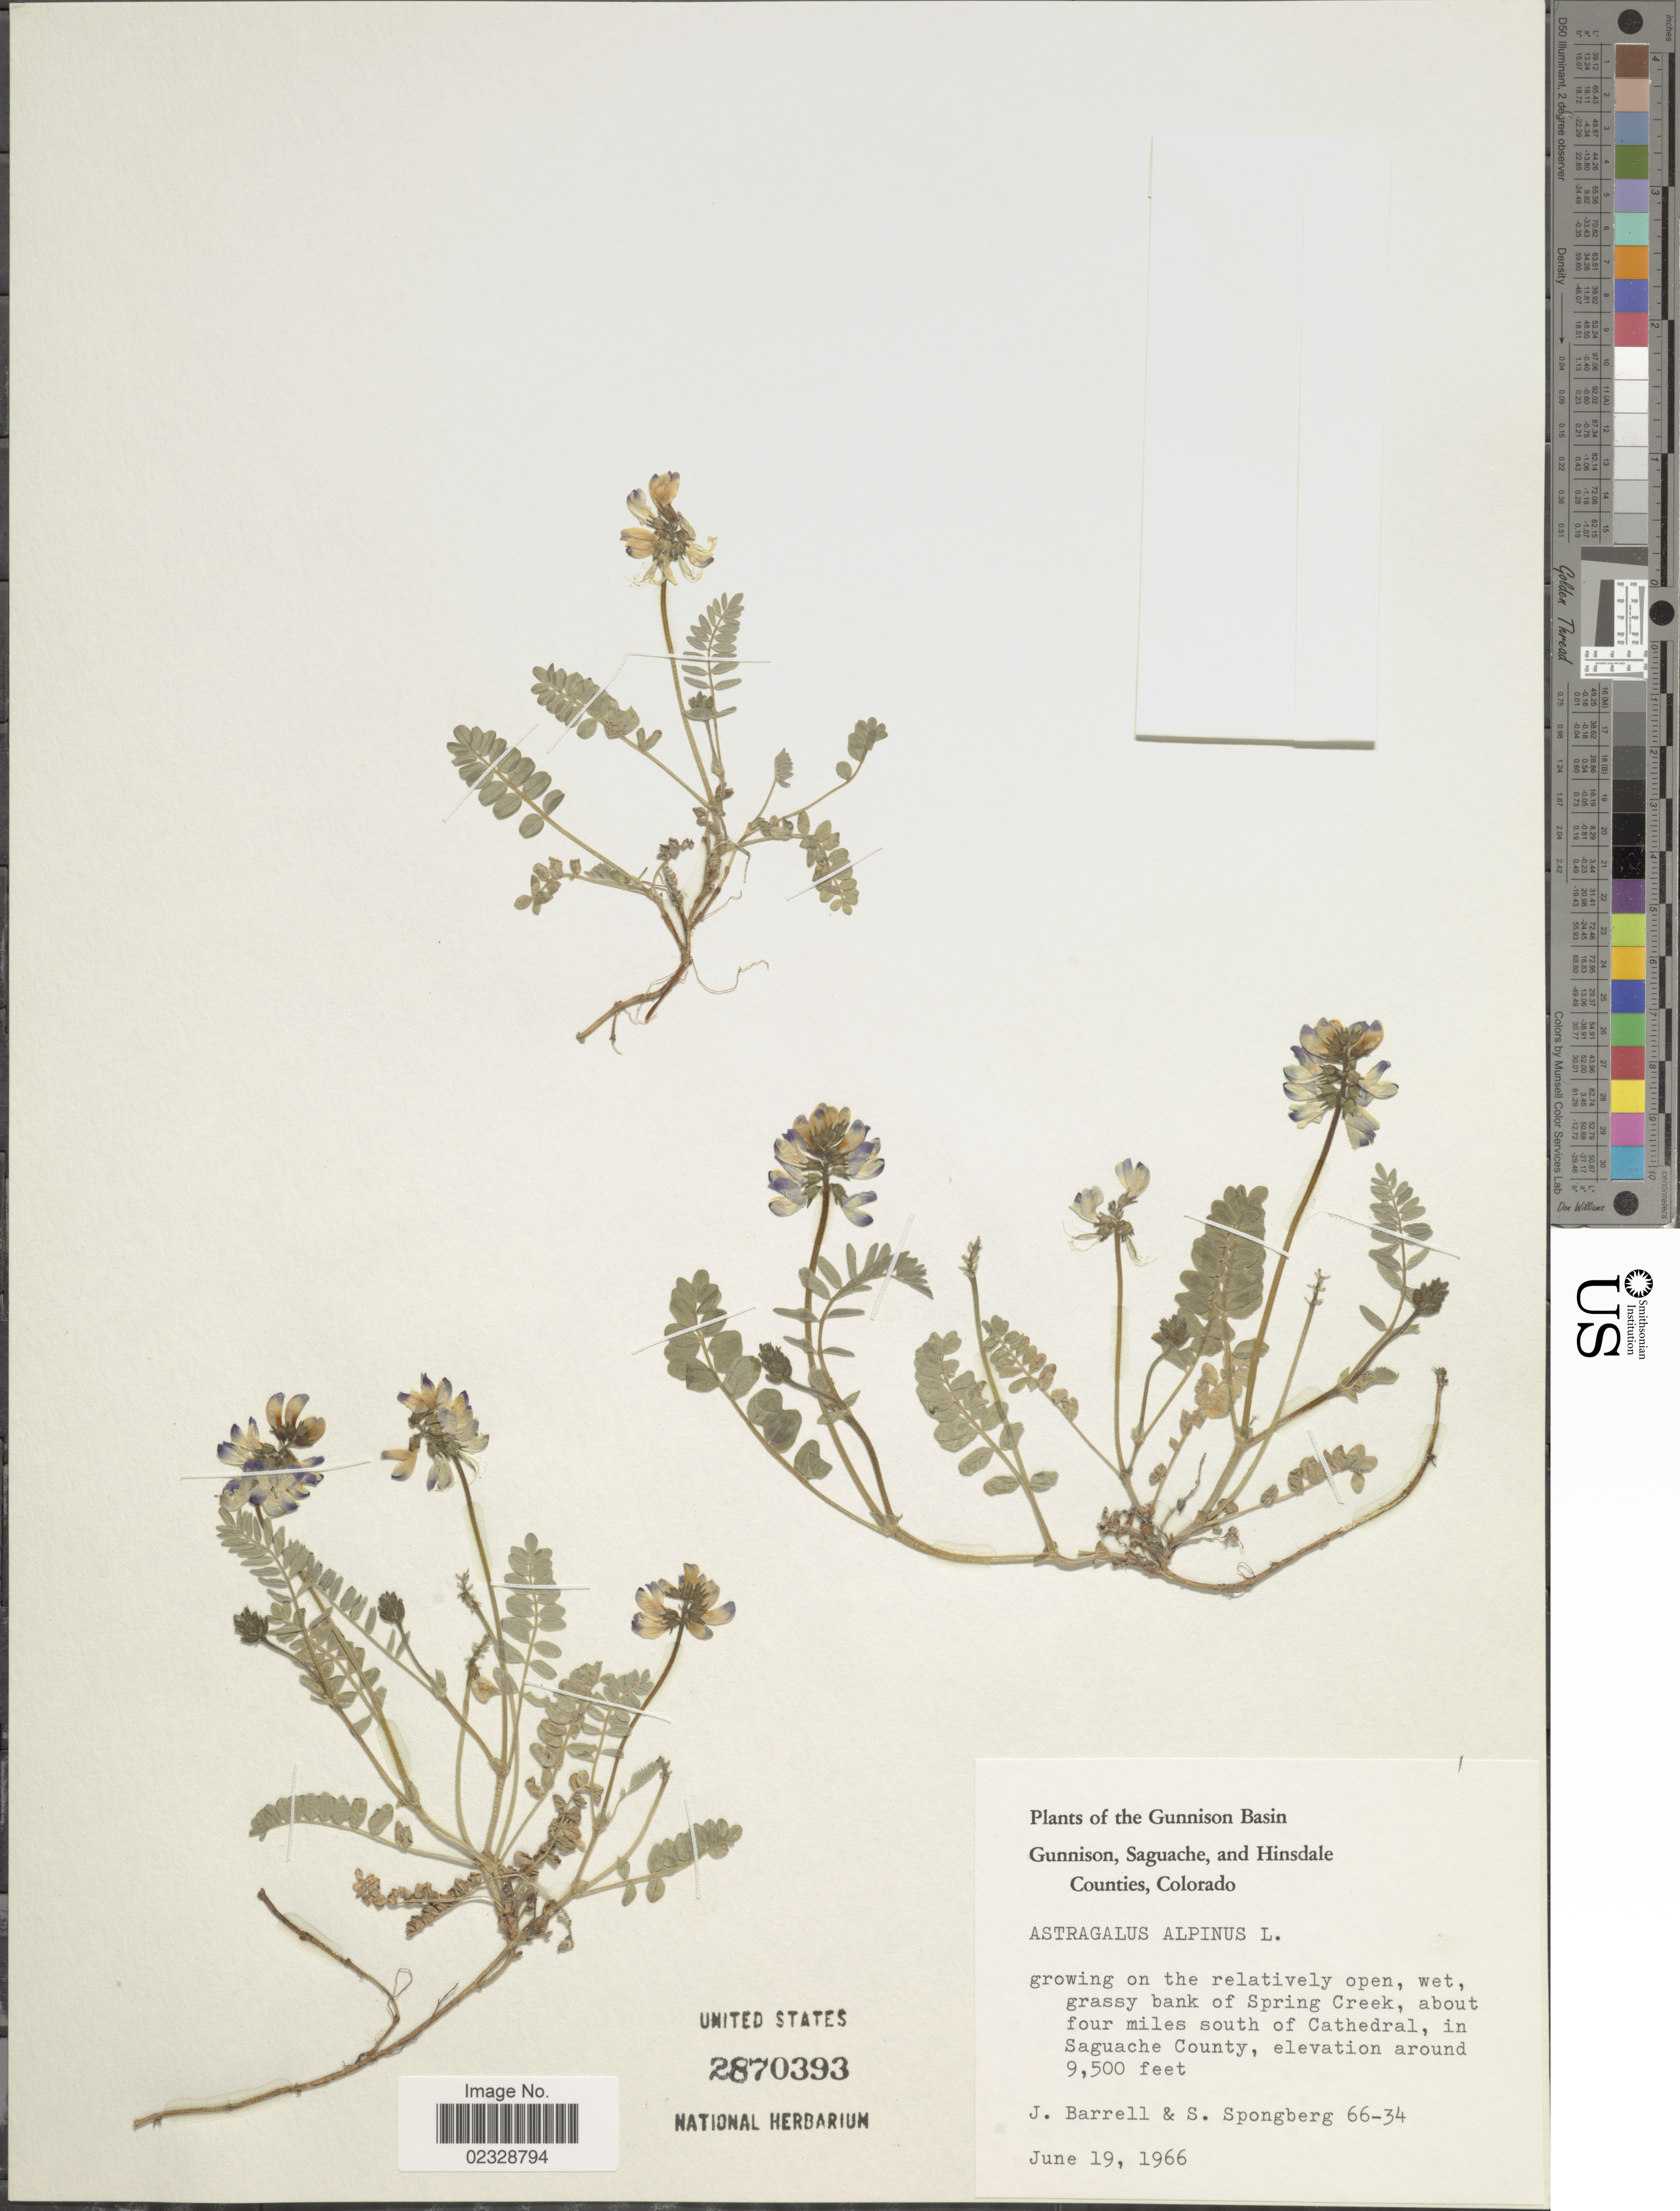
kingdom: Plantae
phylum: Tracheophyta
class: Magnoliopsida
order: Fabales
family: Fabaceae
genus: Astragalus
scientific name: Astragalus alpinus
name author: L.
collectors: J. Barrell & S. A.Spongberg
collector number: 66-34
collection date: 1966-06-19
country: United States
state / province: Colorado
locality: Gunnison Basin, Gunnison, Saguache, and Hinsdale Counties, bank of Spring Creek, about four miles south of Cathedral, Saguache County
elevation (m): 2896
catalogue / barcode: US 2870393